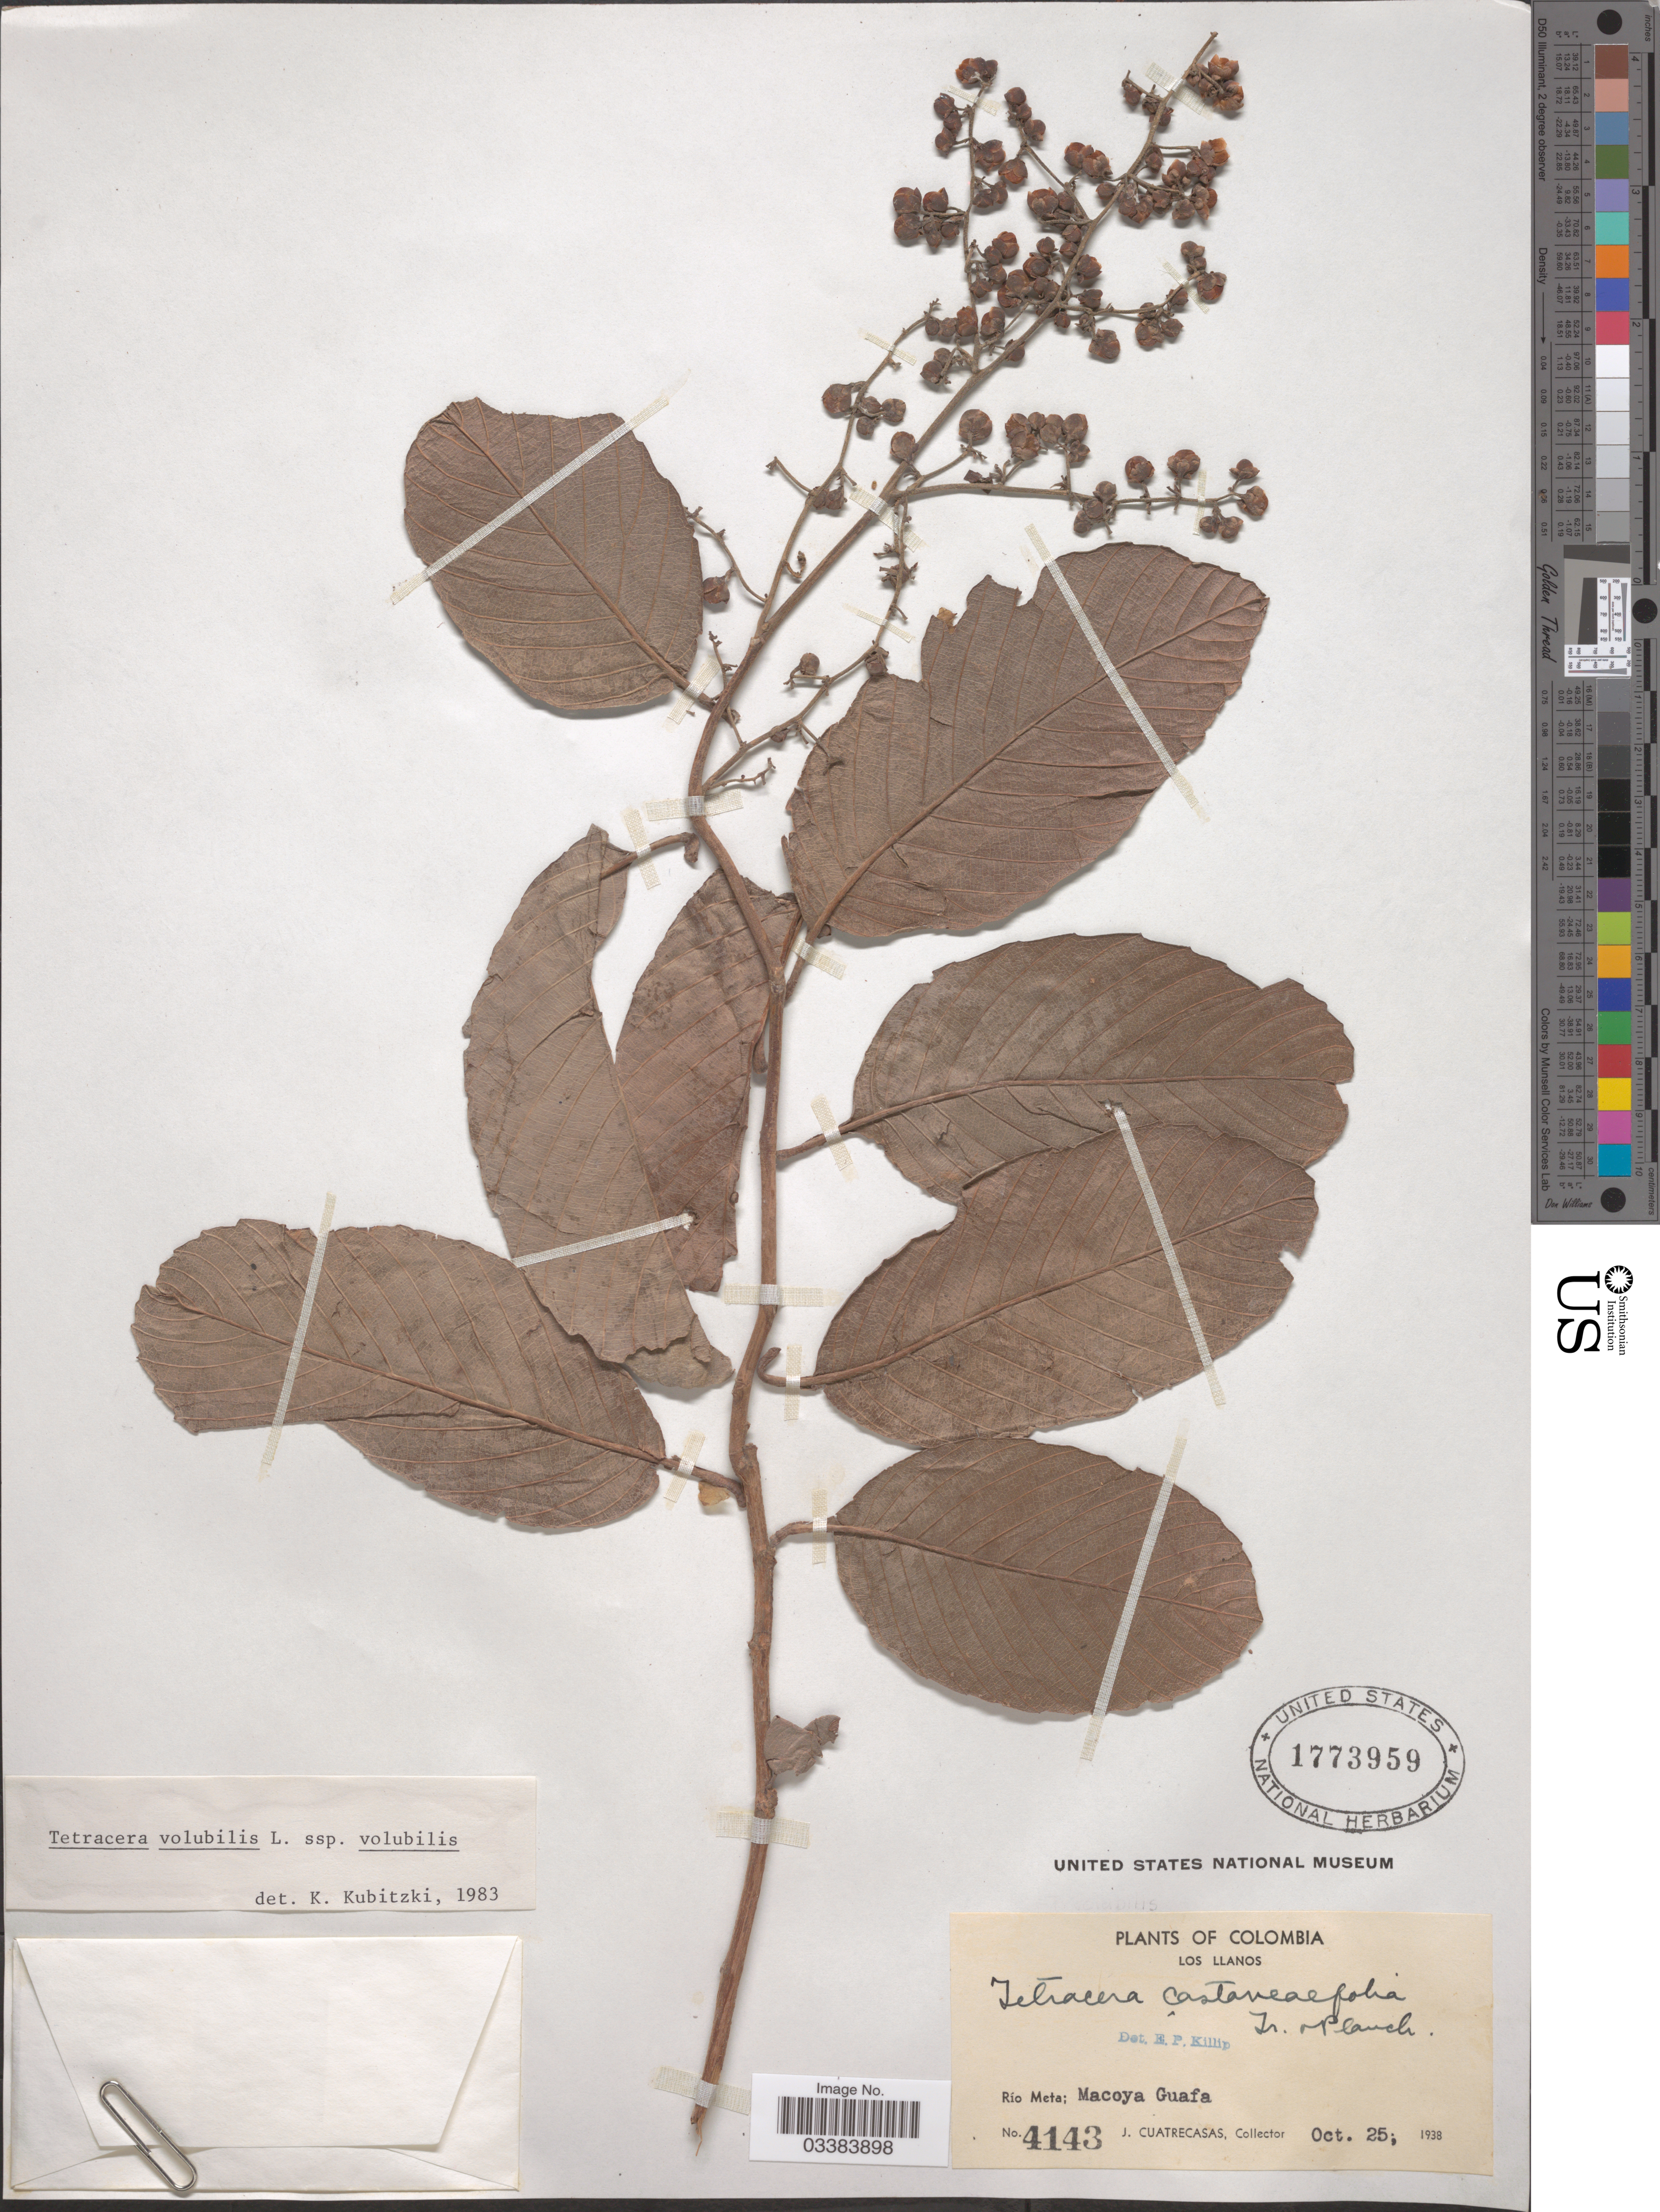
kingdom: Plantae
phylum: Tracheophyta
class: Magnoliopsida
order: Dilleniales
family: Dilleniaceae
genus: Tetracera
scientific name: Tetracera volubilis subsp. volubilis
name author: L.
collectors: J. Cuatrecasas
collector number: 4143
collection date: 1938-10-25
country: Colombia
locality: Los Llanos. Río Meta; Macoya Guafa.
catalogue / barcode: US 1773959